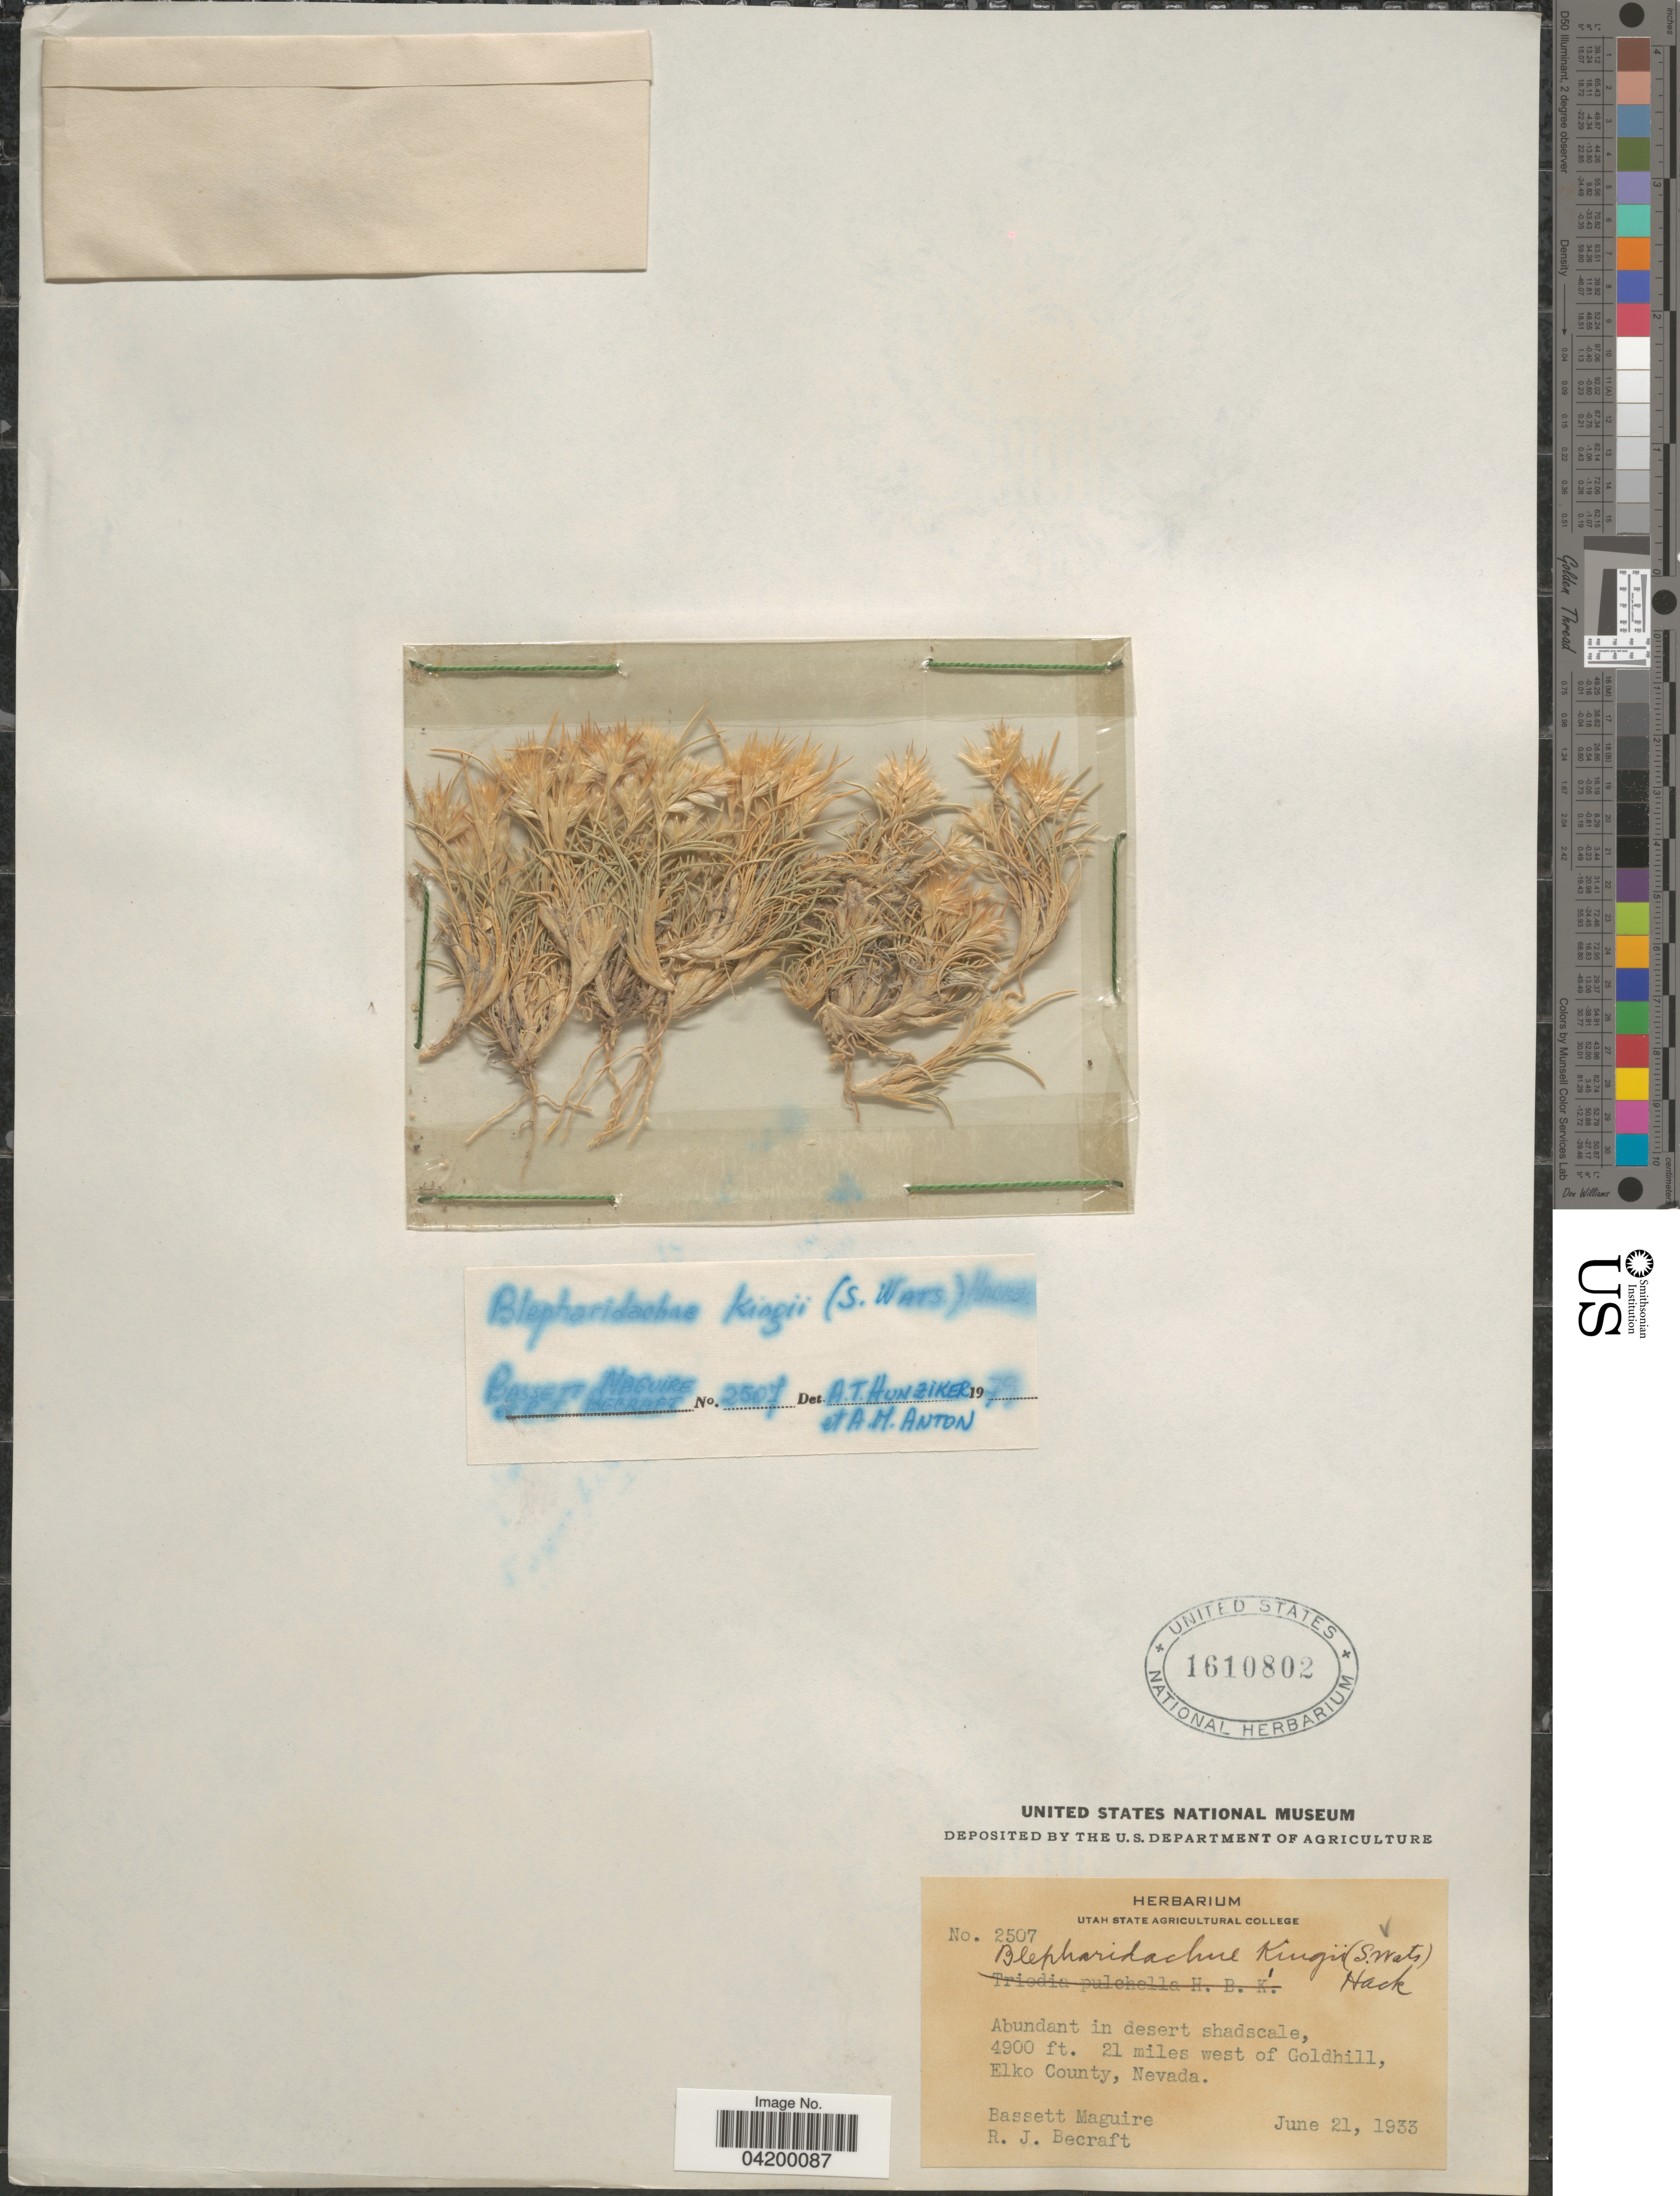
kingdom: Plantae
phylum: Tracheophyta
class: Liliopsida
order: Poales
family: Poaceae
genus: Blepharidachne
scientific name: Blepharidachne kingii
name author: (S. Watson) Hack.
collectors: B. Maguire & R. Becraft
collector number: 2507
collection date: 1933-06-21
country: United States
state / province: Nevada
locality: Abundant in desert shadscale. 21 miles west of Goldhill, Elko County.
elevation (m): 1494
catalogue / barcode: US 1610802